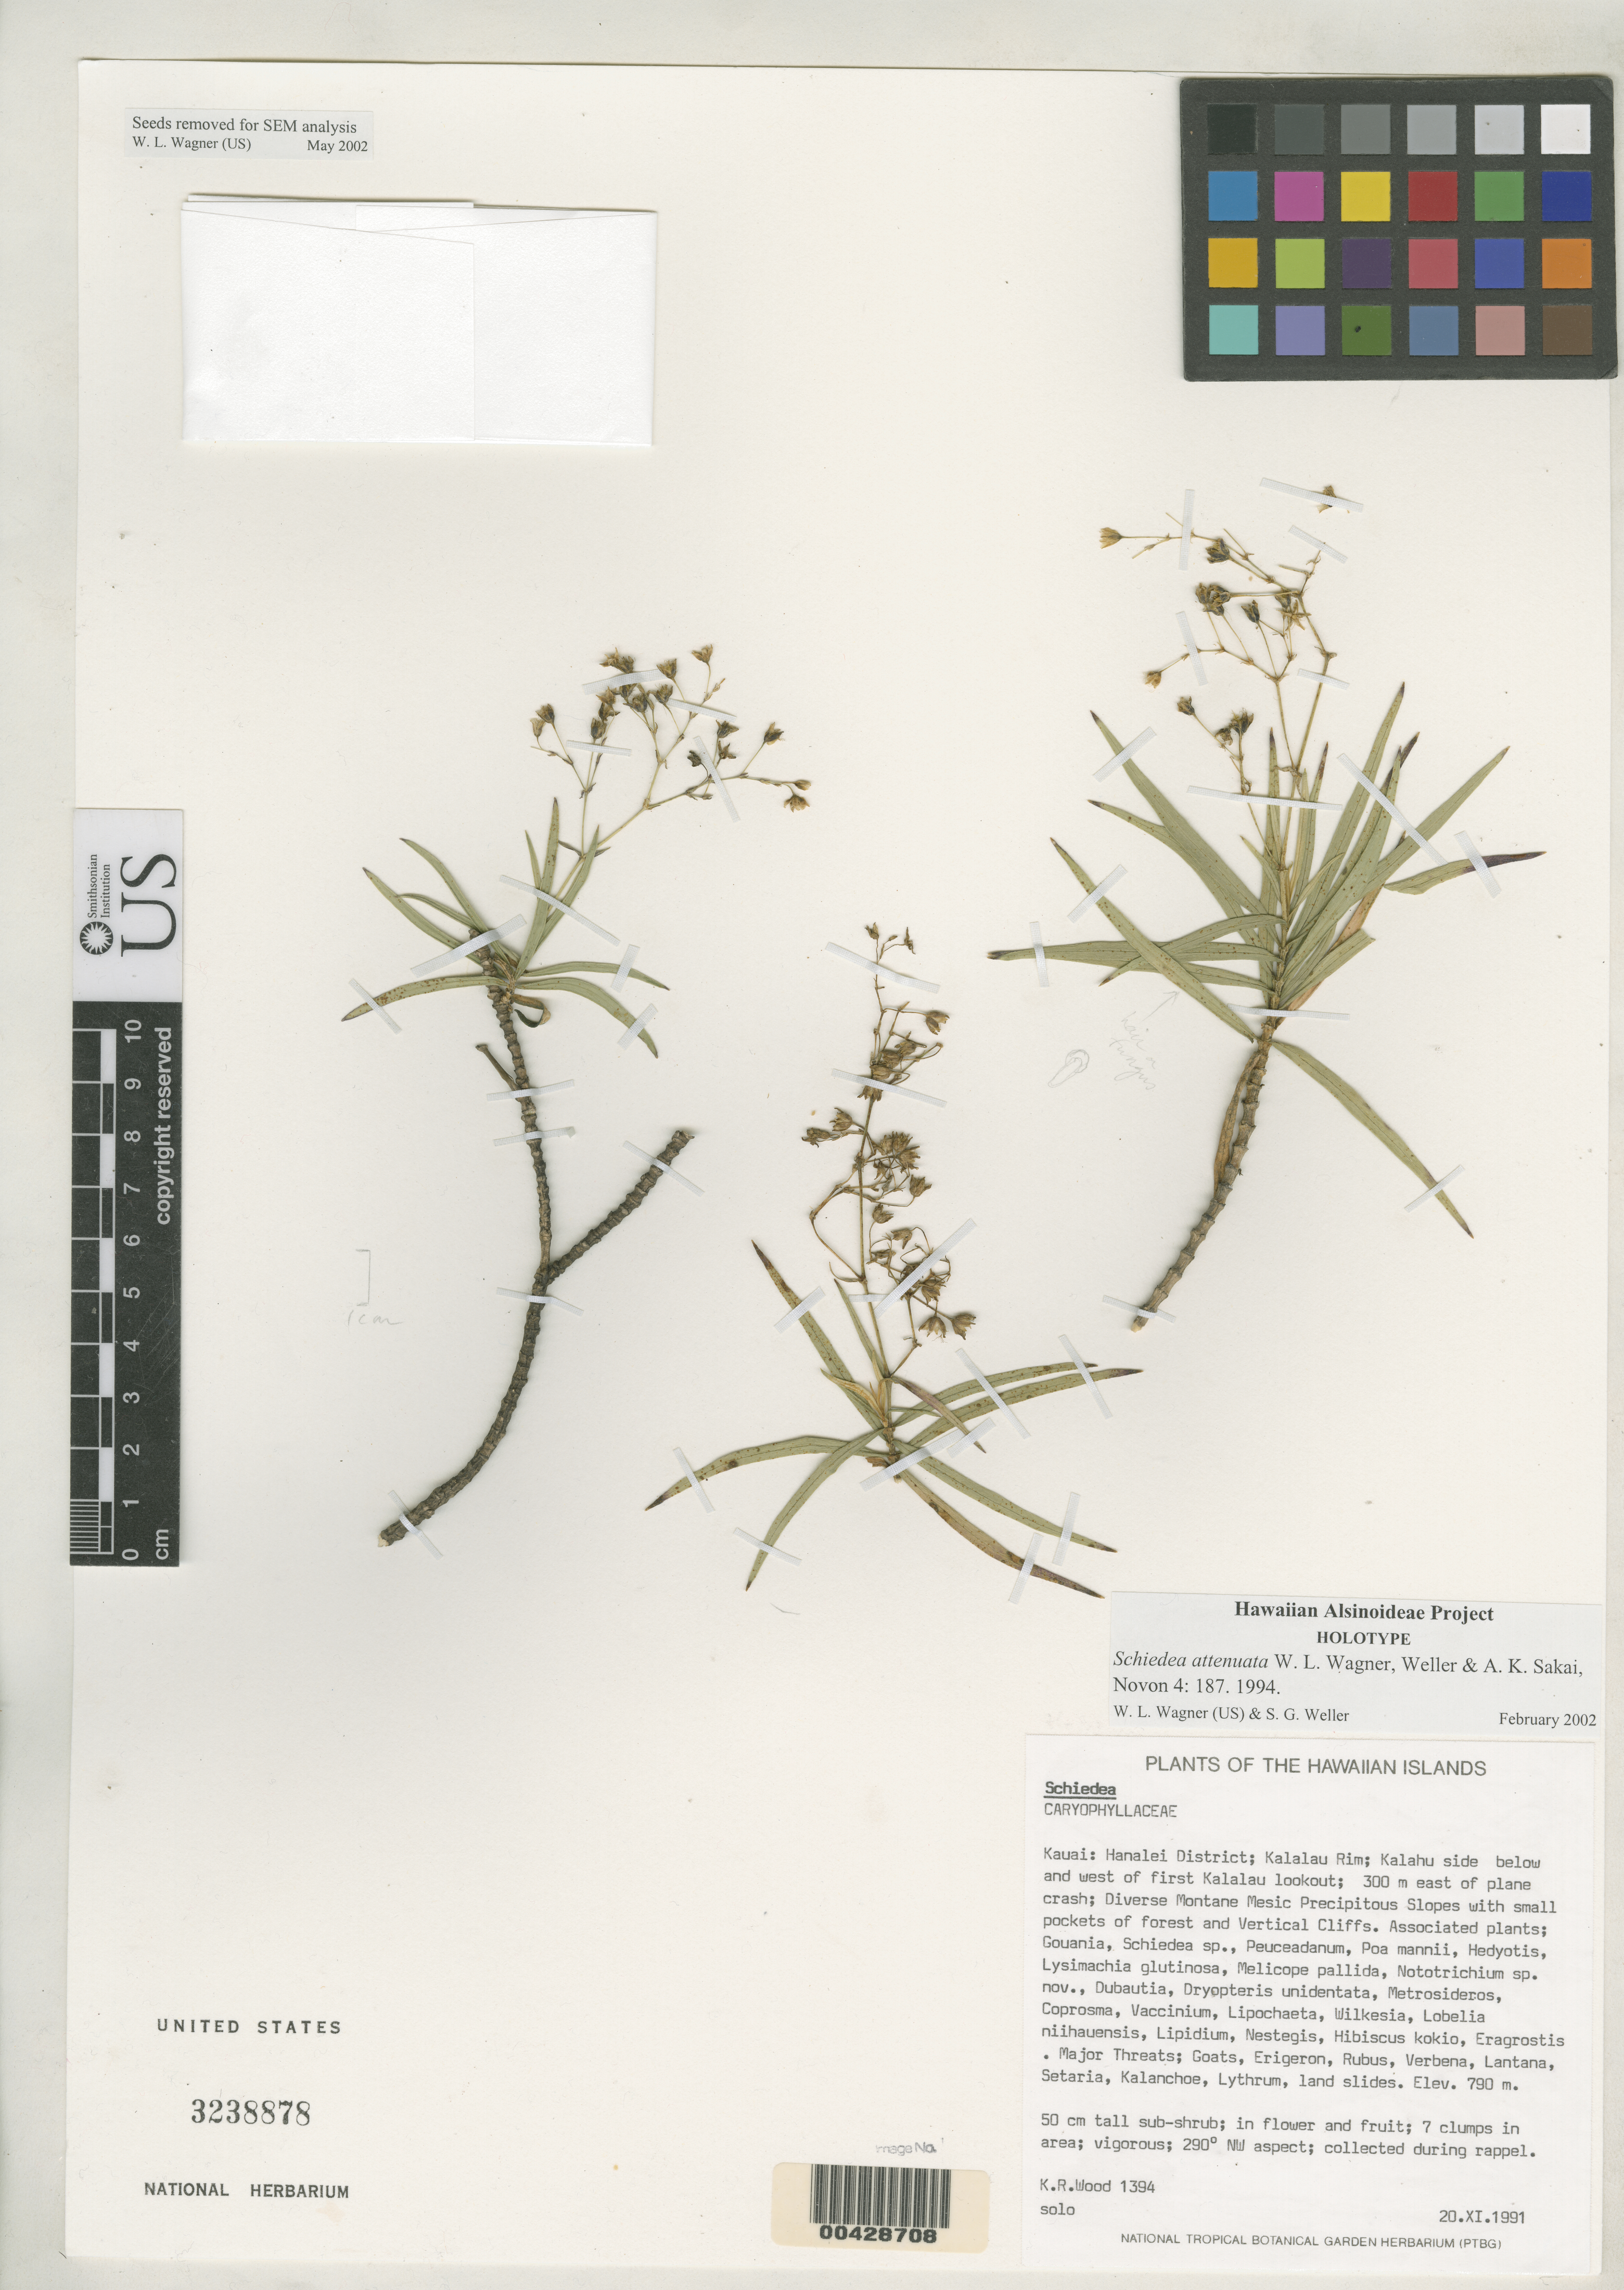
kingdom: Plantae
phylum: Tracheophyta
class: Magnoliopsida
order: Caryophyllales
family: Caryophyllaceae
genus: Schiedea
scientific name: Schiedea attenuata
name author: W.L. Wagner et al.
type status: Holotype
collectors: K. R. Wood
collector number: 1394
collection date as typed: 20 Nov 1991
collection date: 1991-11-20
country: United States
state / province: Hawaii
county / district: Kauai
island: Kaua'i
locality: Kalalau rim, Kalahu side below and W of first Kalalau lookout, 300 m E of plane crash site.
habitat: Diverse montane mesic precipitous slopes.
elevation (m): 790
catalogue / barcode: US 3238878